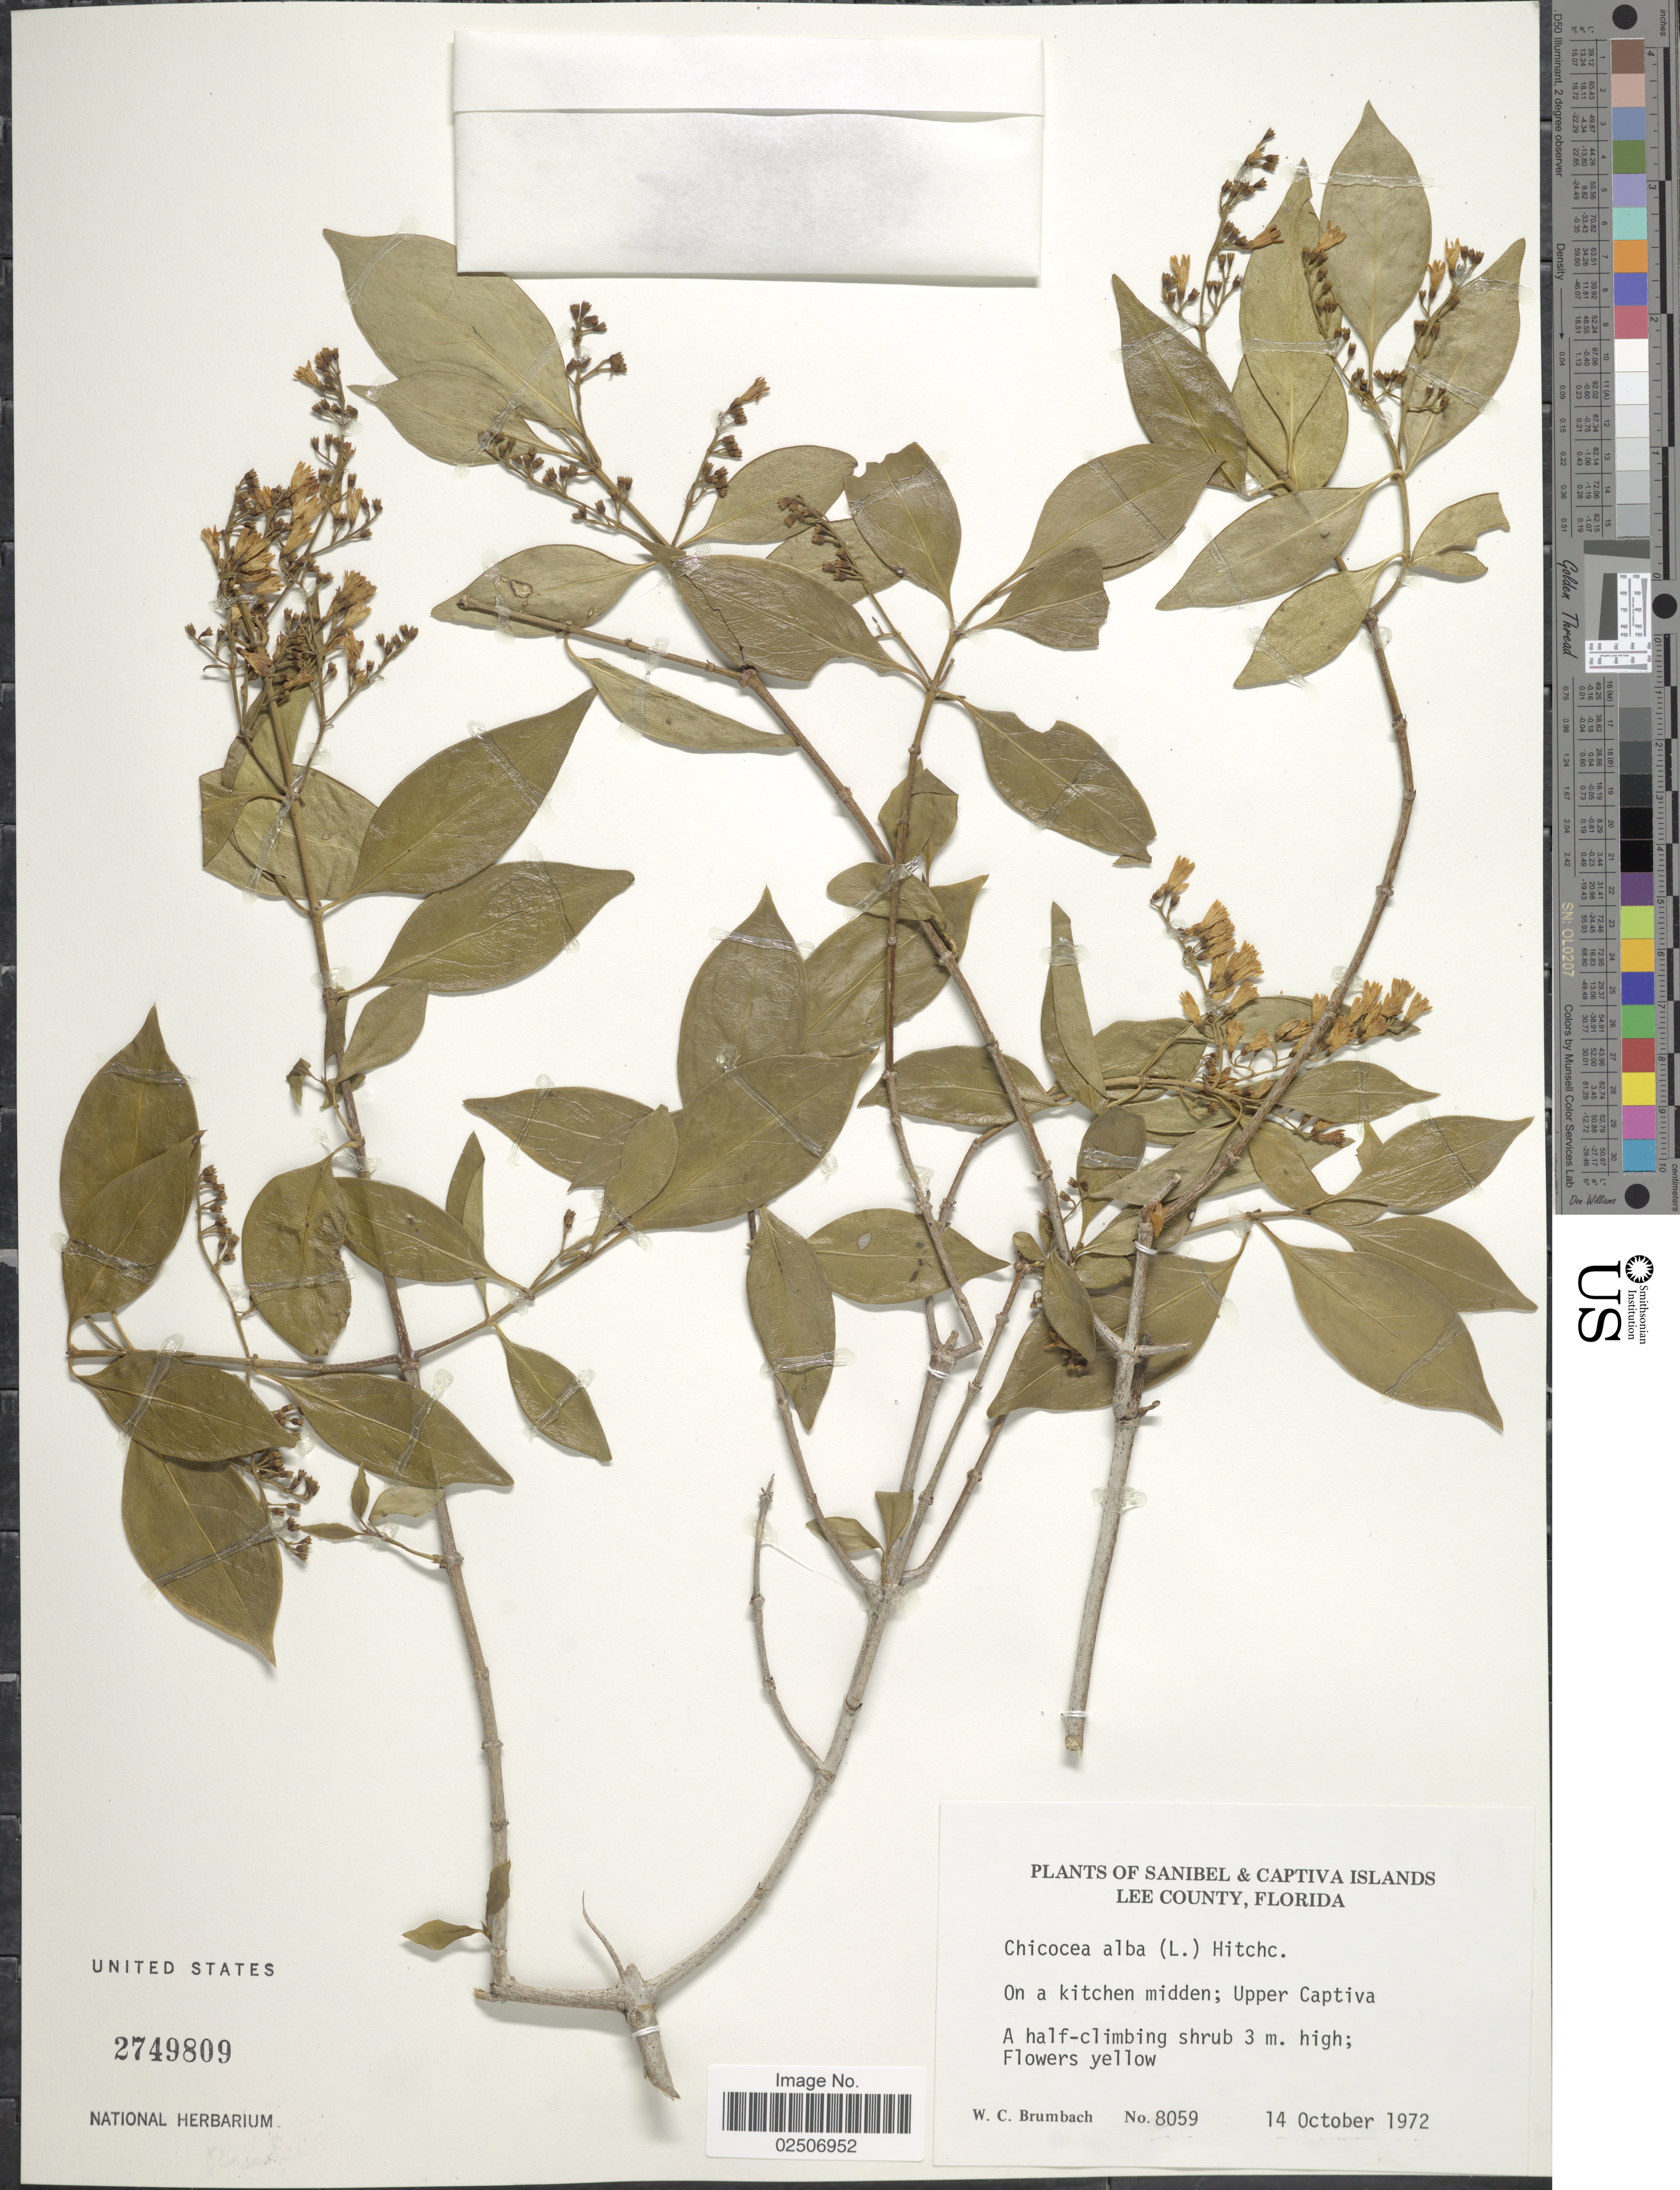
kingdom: Plantae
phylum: Tracheophyta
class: Magnoliopsida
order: Gentianales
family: Rubiaceae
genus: Chiococca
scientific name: Chiococca alba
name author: (L.) Hitchc.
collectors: W. C. Brumbach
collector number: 8059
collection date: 1972-10-14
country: United States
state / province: Florida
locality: Sanibel & Captiva Islands Lee County, on a kitchen midden; Upper Captiva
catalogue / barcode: US 2749809